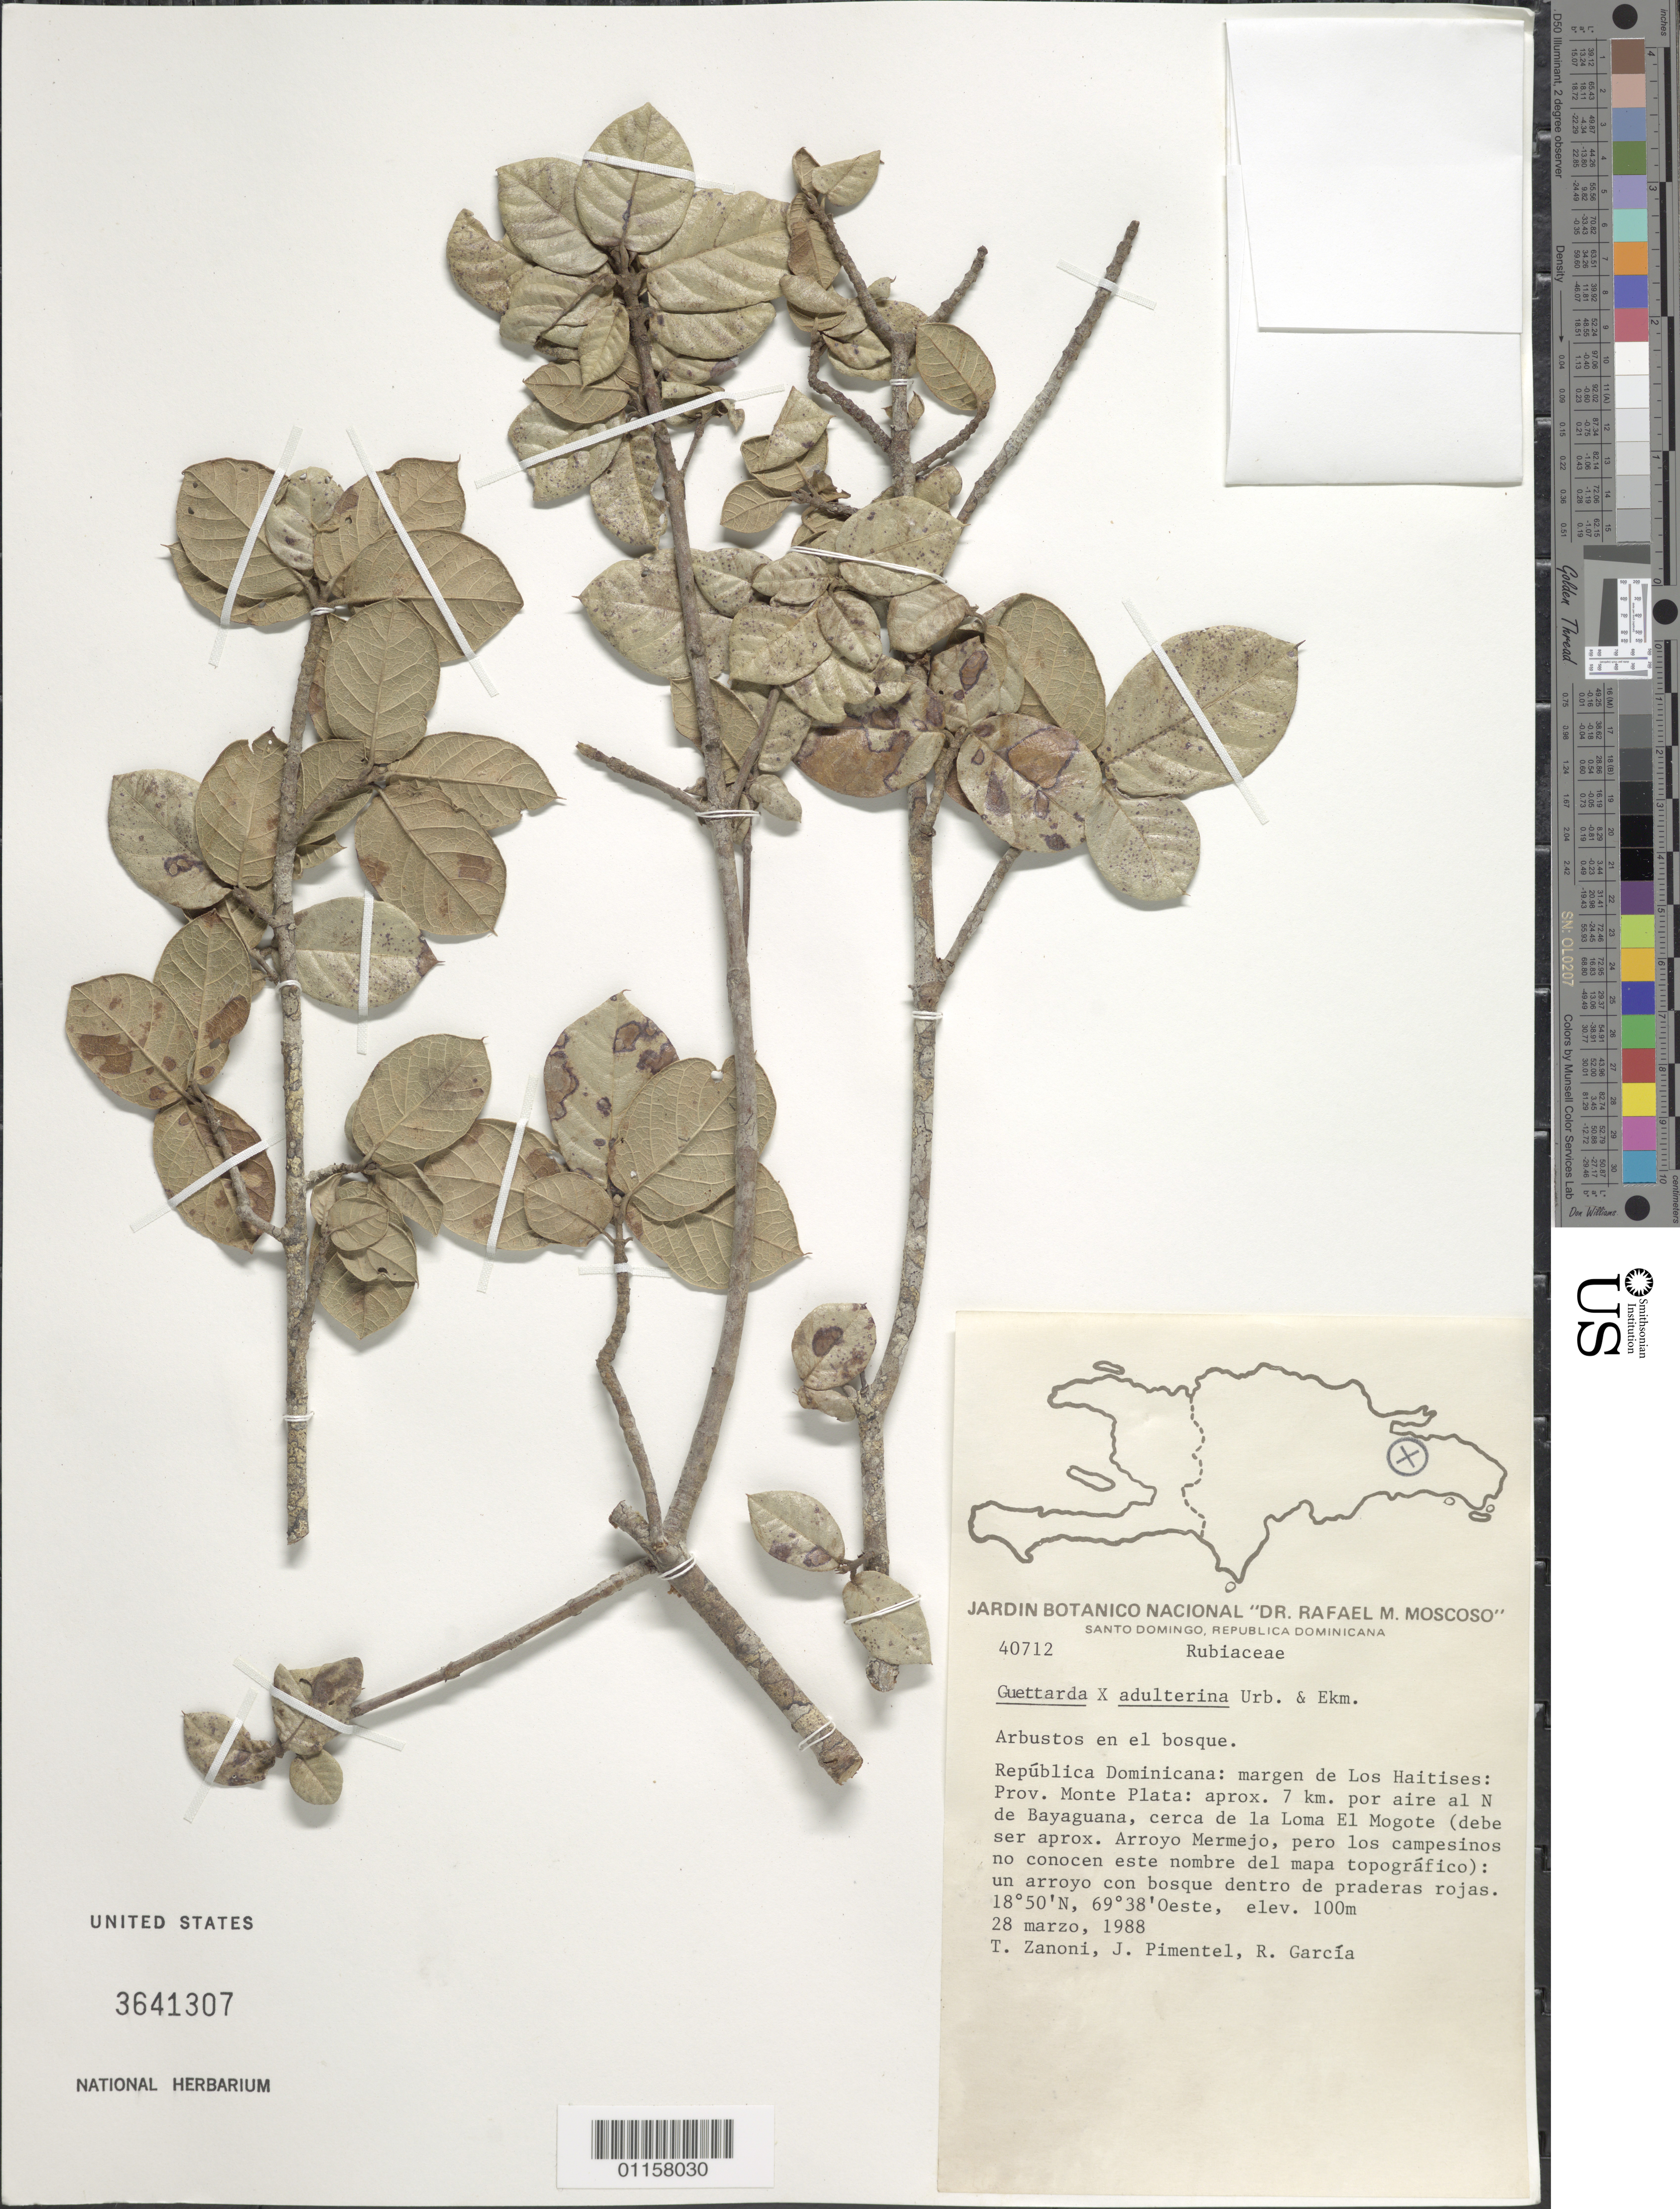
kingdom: Plantae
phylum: Tracheophyta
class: Magnoliopsida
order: Gentianales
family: Rubiaceae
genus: Guettarda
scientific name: Guettarda adulterina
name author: Urb. & Ekman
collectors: T. A. Zanoni, J. Pimentel & R. G. García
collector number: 40712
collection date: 1988-03-28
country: Dominican Republic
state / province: Monte Plata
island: Hispaniola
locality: Margen de Los Haitises; aprox. 7 km por aire al N de Bayaguana, cerca de la Loma El Mogote (debe ser aprox. Arroyo Mermejo, pero los campesinos no conocen este nombre del mapa topográfico).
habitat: Un arroyo con bosque dentro de praderas rojas. En el bosque.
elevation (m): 100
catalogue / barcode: US 3641307